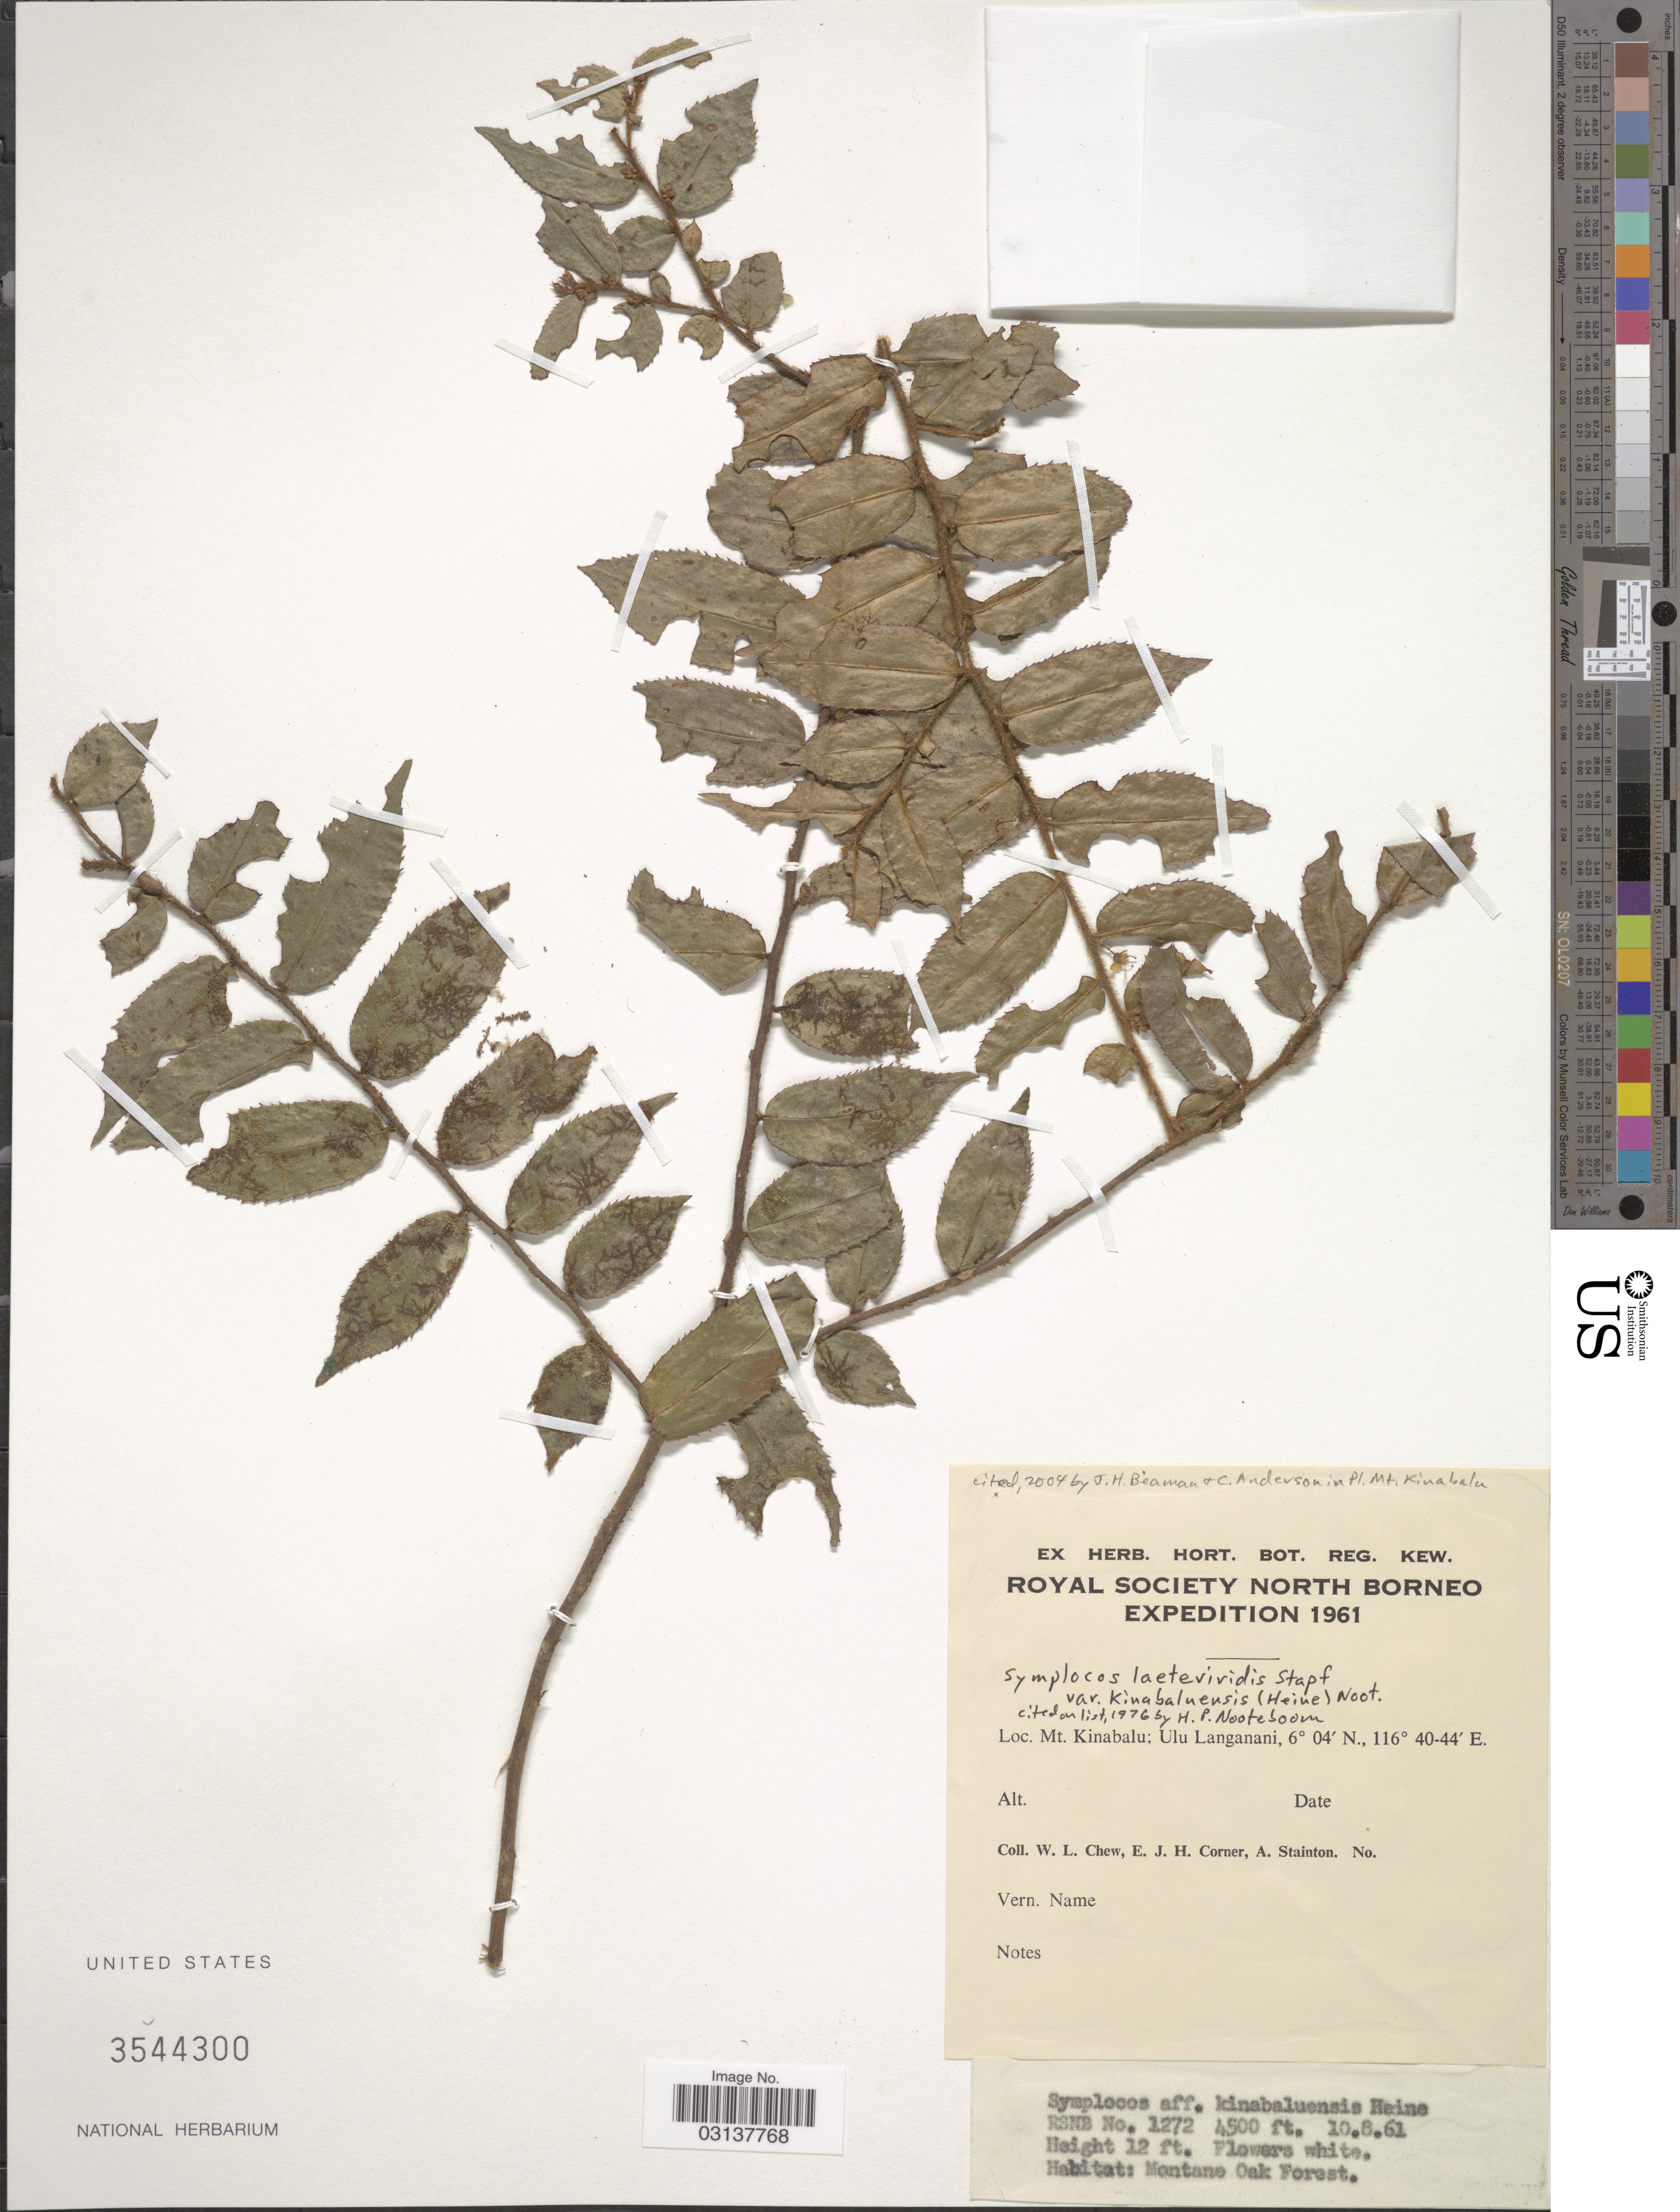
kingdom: Plantae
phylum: Tracheophyta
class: Magnoliopsida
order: Ericales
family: Symplocaceae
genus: Symplocos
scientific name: Symplocos laeteviridis var. kinabaluensis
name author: (Heine) Noot.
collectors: W. Chew, E. Corner & A. Stainton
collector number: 1272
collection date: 1961-08-10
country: Malaysia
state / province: Sabah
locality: Mt. Kinabalu; Ulu Langanani.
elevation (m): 1372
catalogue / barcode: US 3544300